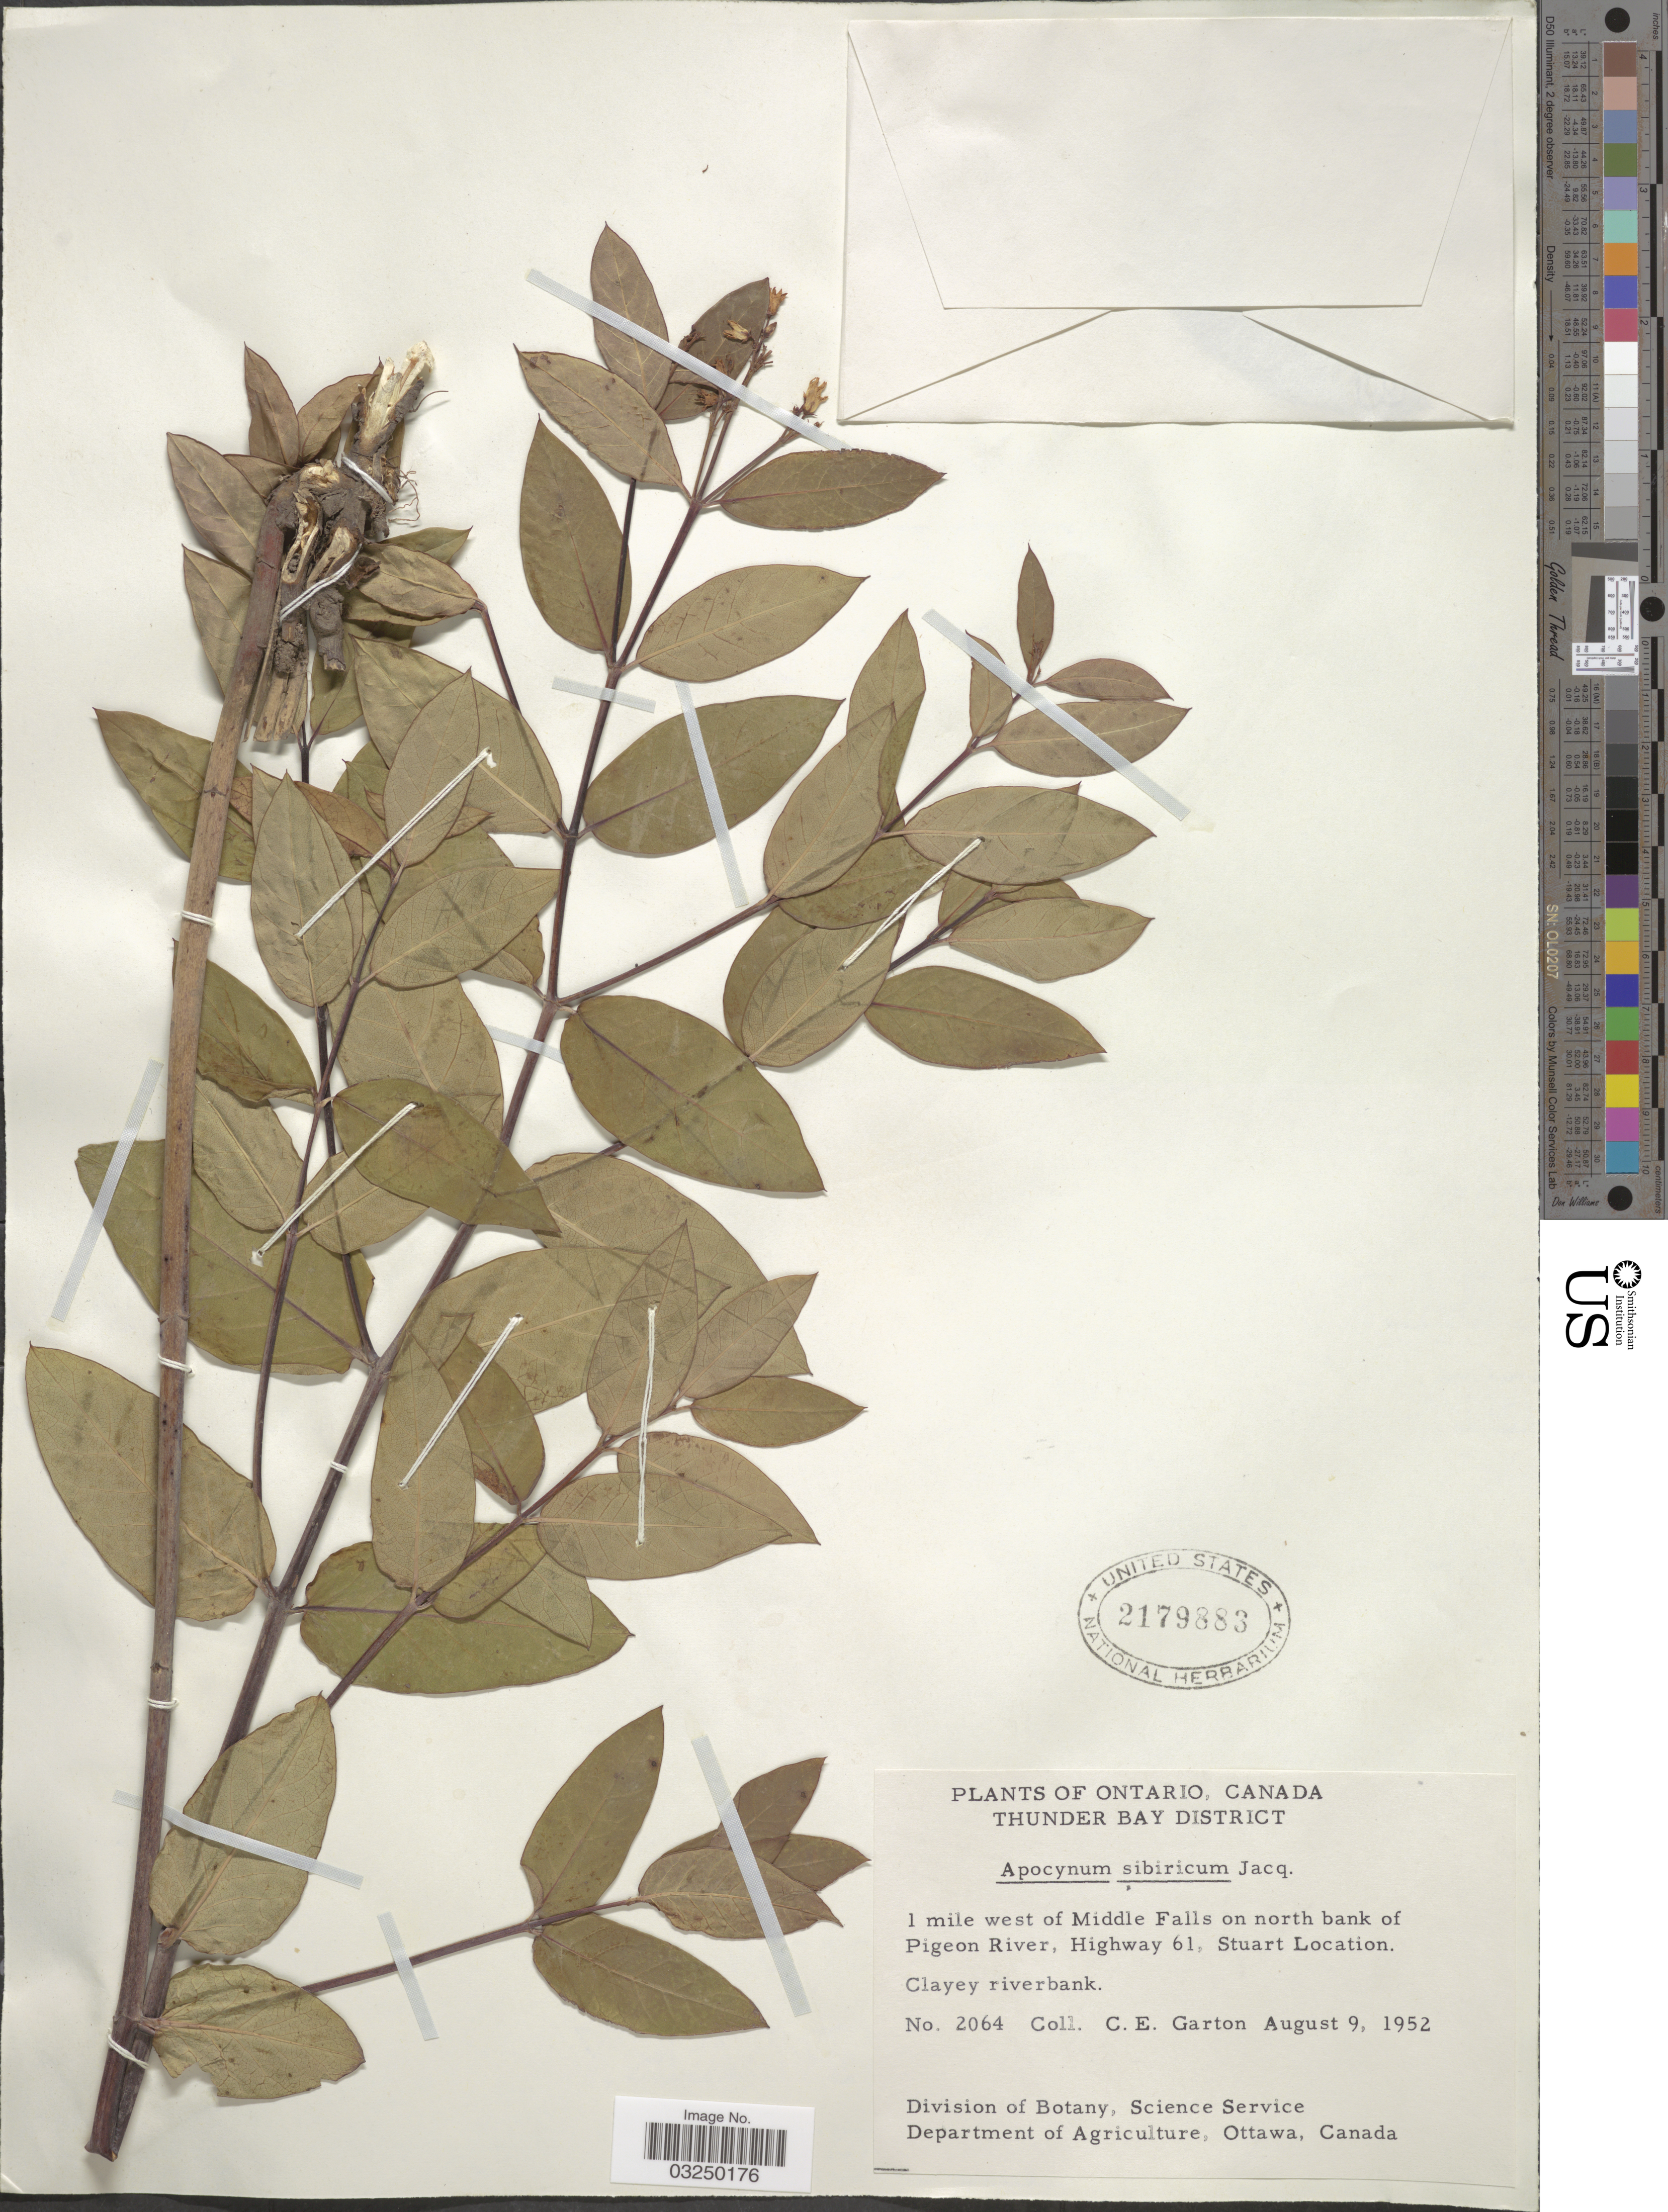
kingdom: Plantae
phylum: Tracheophyta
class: Magnoliopsida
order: Gentianales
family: Apocynaceae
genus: Apocynum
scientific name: Apocynum sibiricum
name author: Jacq.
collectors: C. E. Garton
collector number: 2064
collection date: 1952-08-09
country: Canada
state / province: Ontario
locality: Thunder Bay District. 1 mile west of Middle Falls on north bank of Pigeon River, Highway 61, Stuart Location. Clayey riverbank.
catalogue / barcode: US 2179883